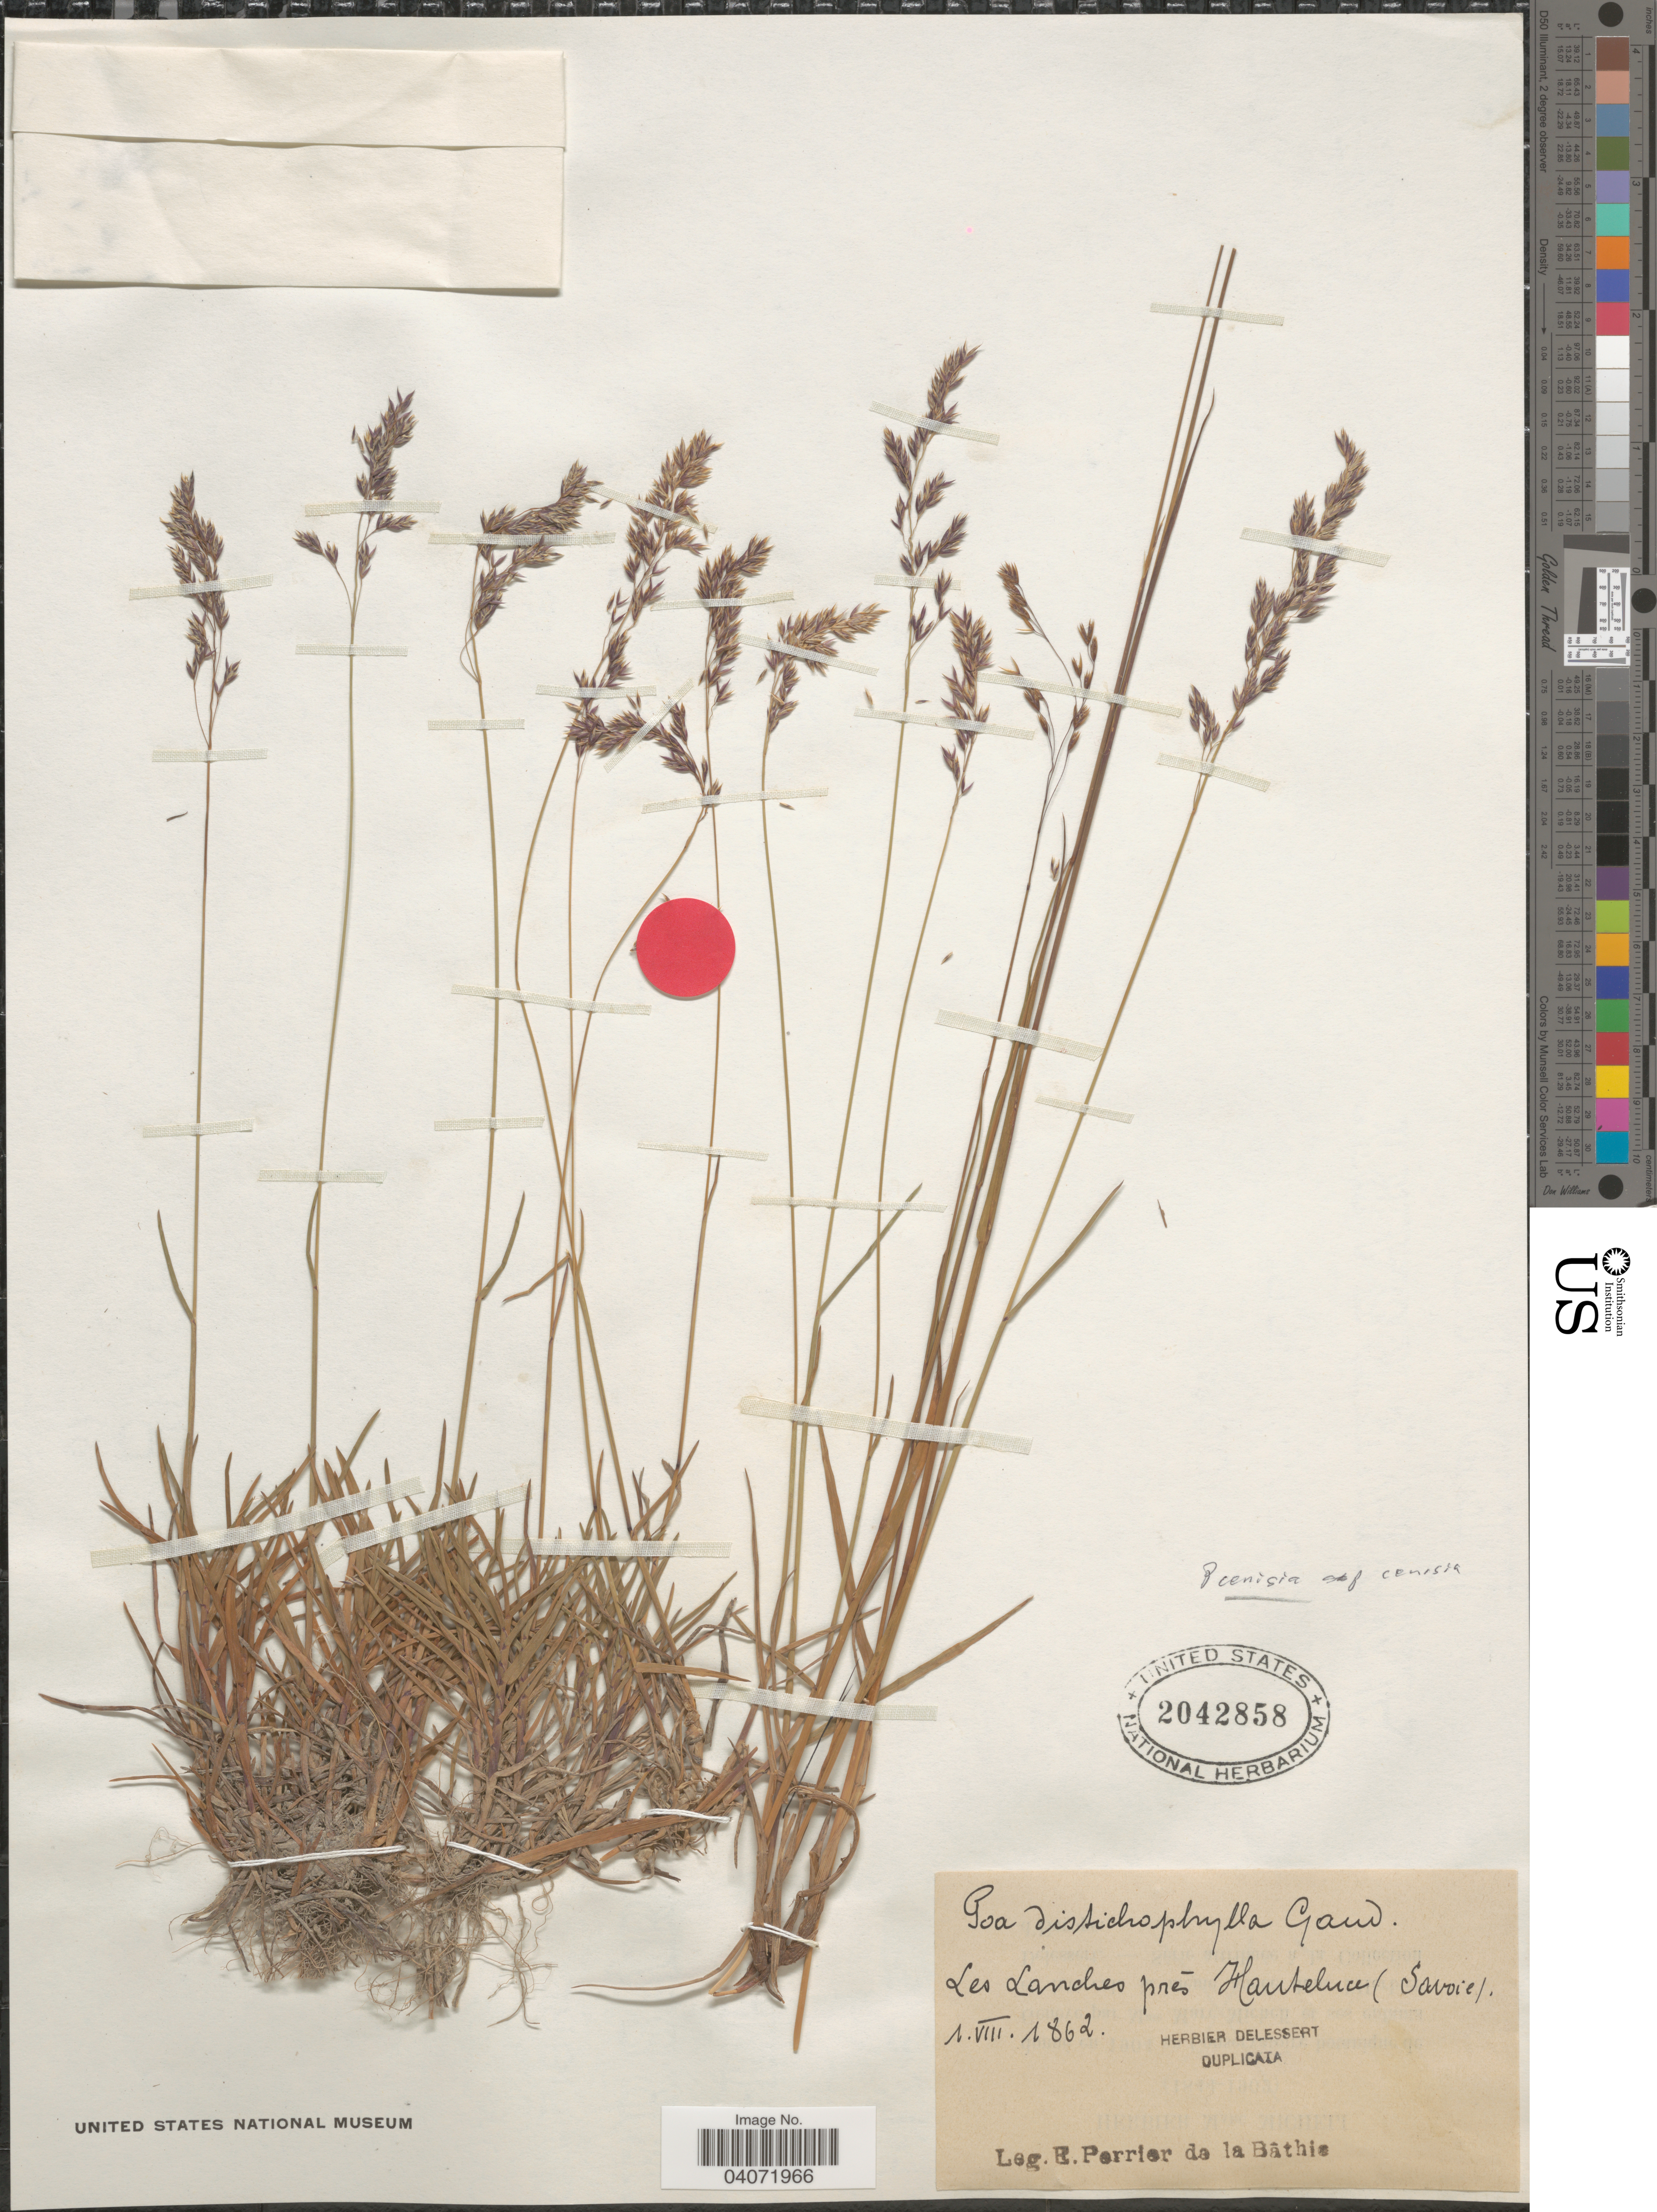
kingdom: Plantae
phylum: Tracheophyta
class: Liliopsida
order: Poales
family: Poaceae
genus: Poa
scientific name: Poa cenisia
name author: All.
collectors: E. Perrier de la Bâthie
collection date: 1862-08-01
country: France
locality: Les Landres prés Hauteluce (Savoie).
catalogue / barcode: US 2042858